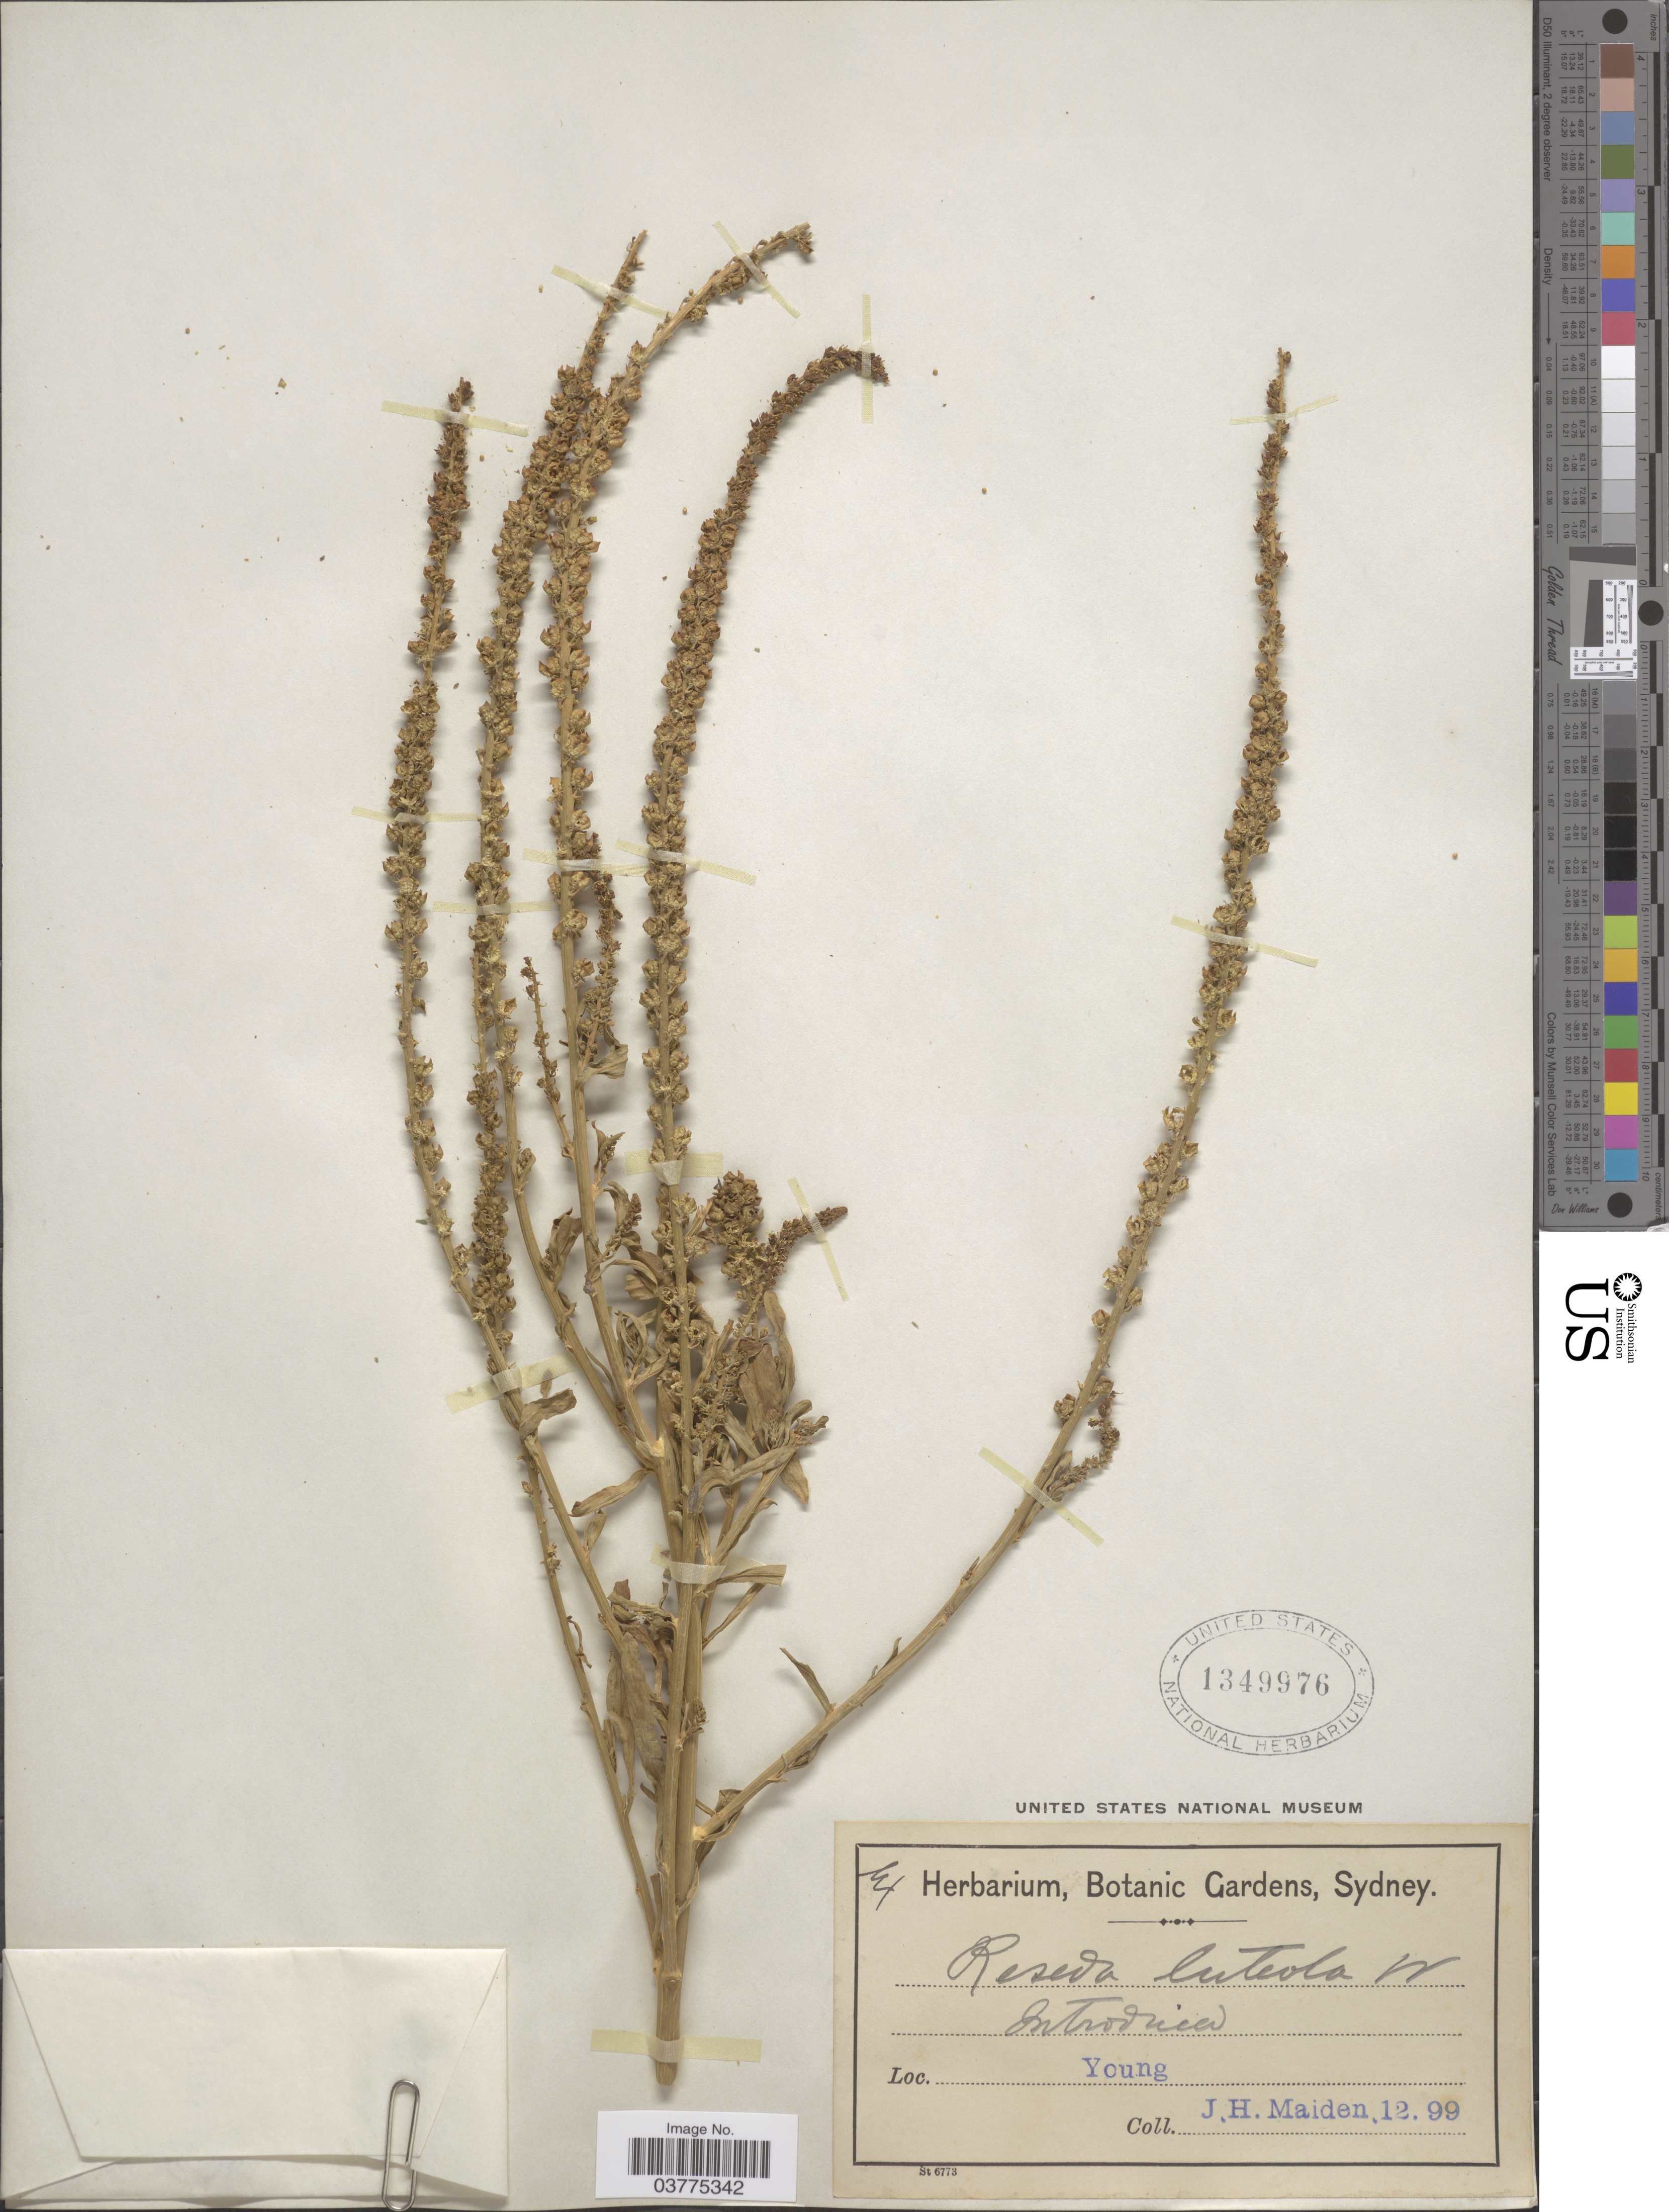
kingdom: Plantae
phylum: Tracheophyta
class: Magnoliopsida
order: Brassicales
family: Resedaceae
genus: Reseda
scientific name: Reseda luteola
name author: L.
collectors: J. Maiden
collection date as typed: Transcribed d/m/y: /12/99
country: Australia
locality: Young.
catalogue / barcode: US 1349976